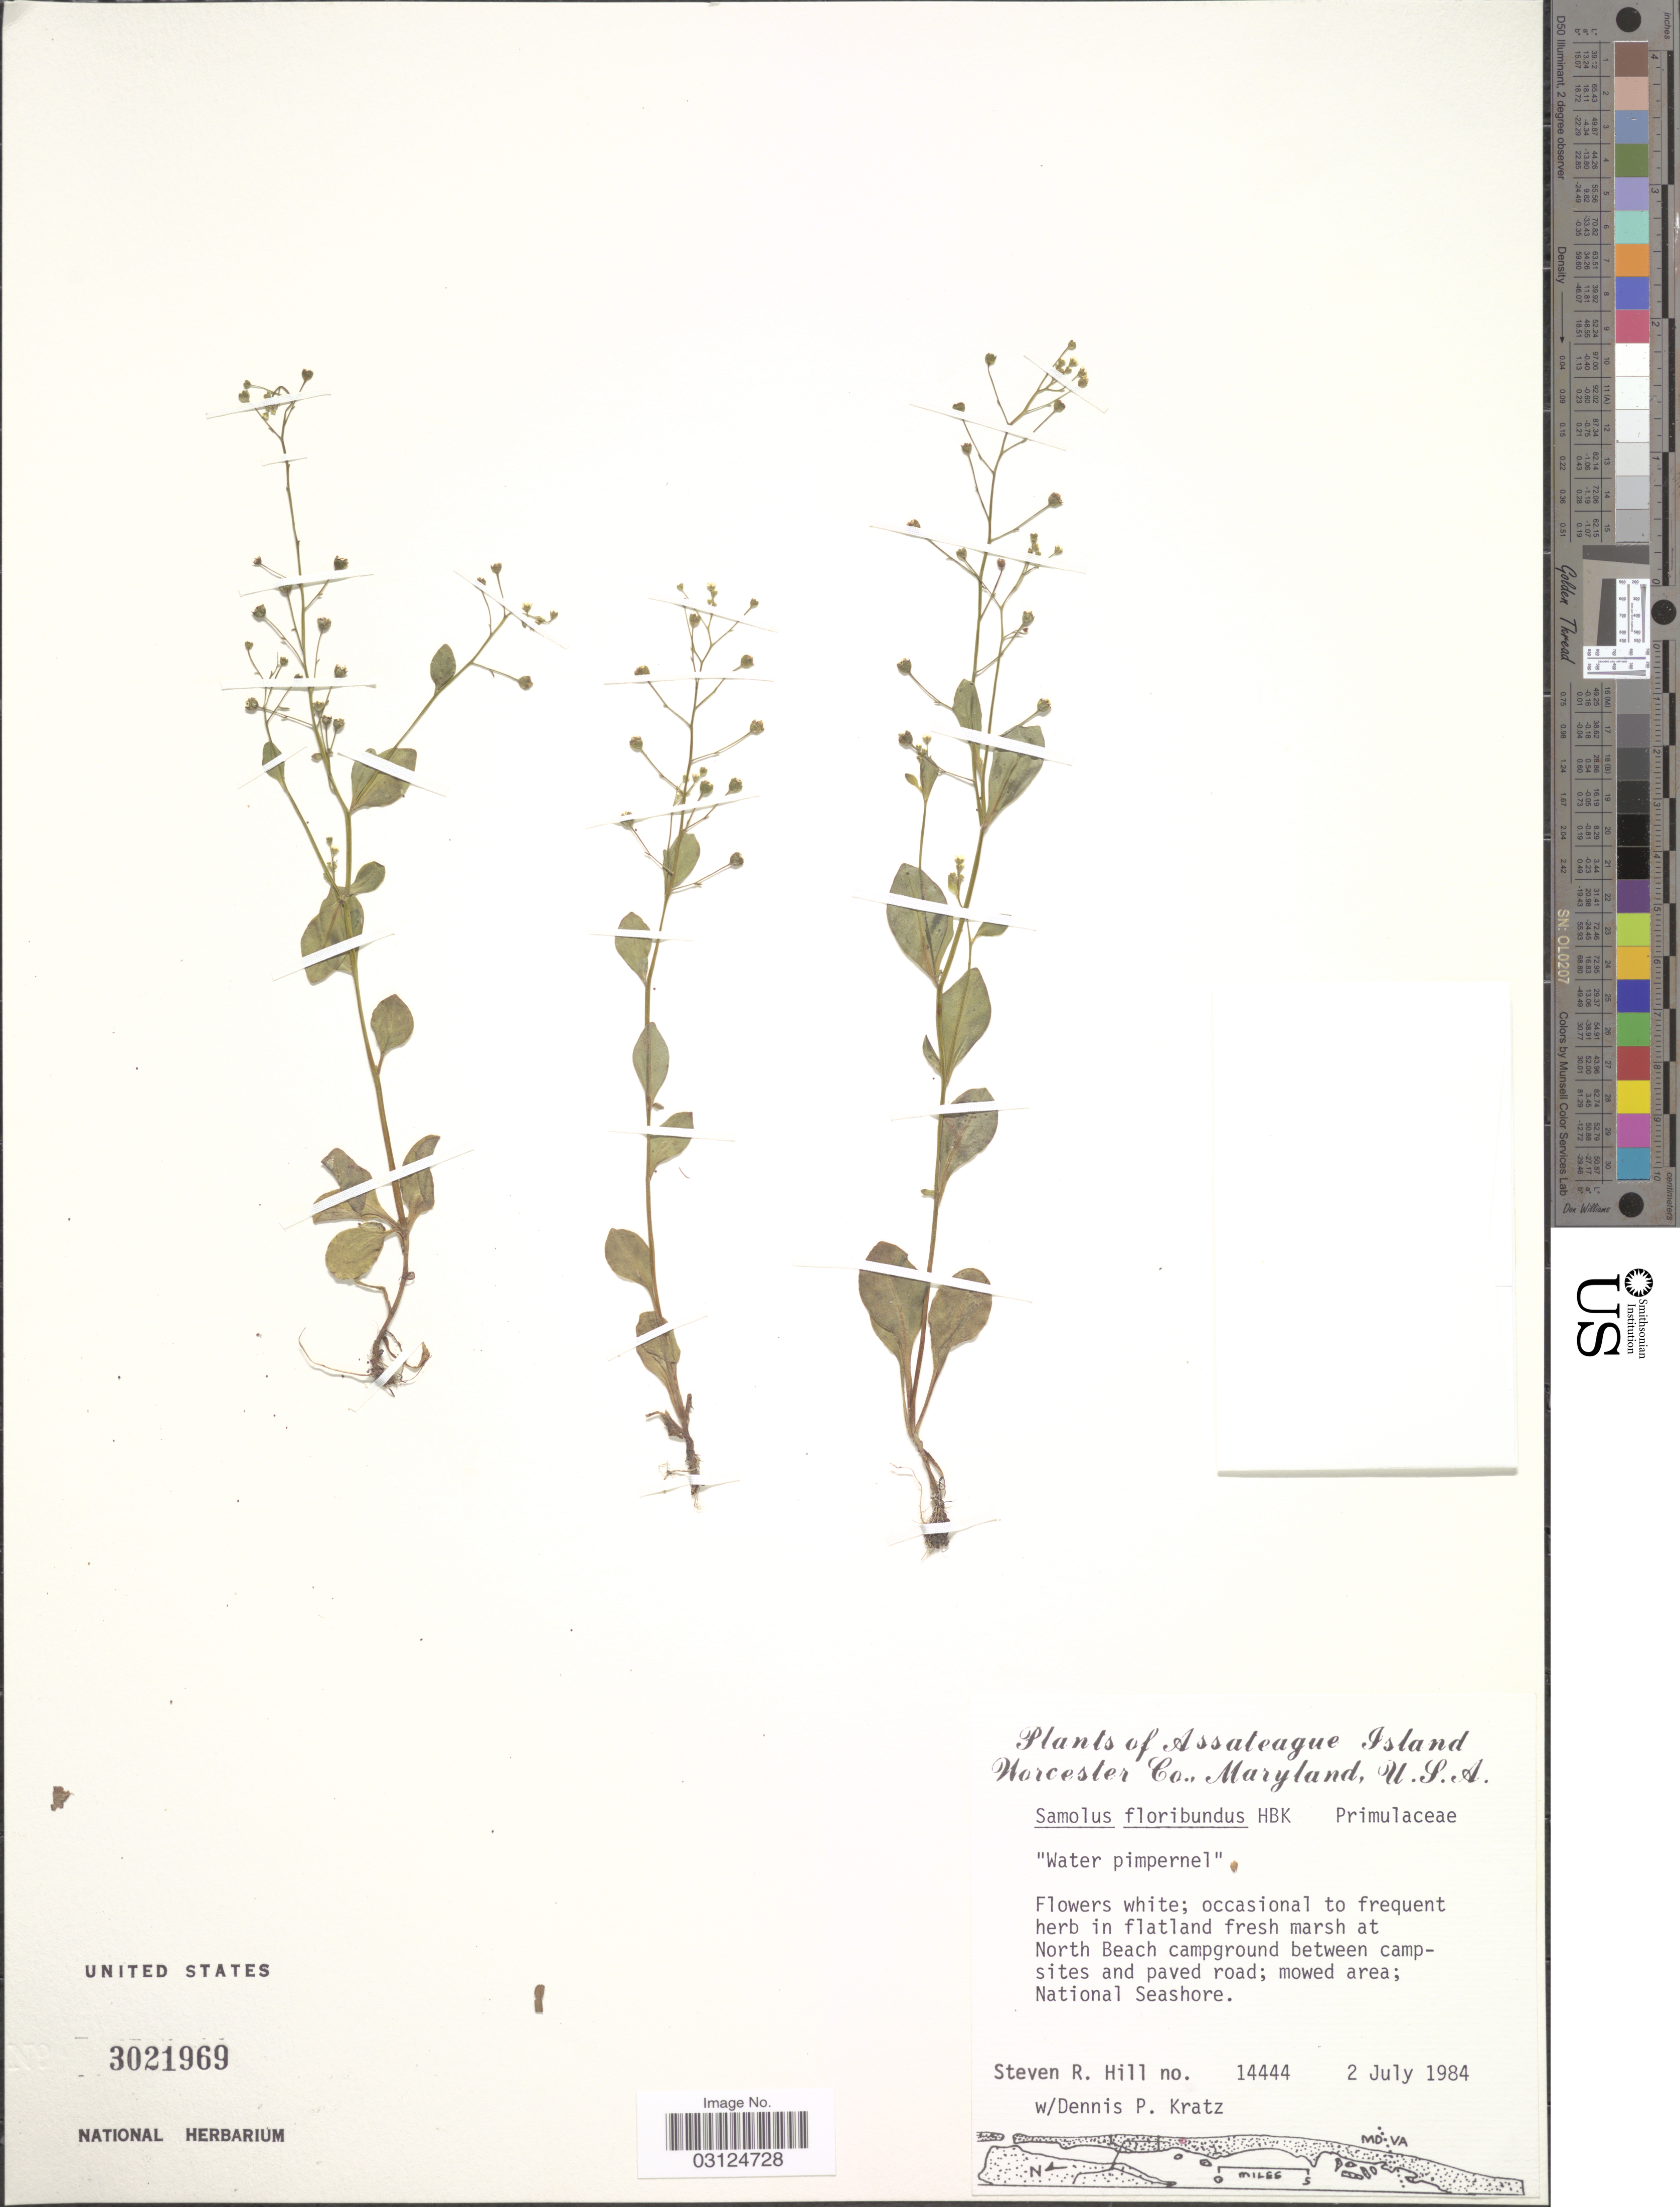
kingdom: Plantae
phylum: Tracheophyta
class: Magnoliopsida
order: Ericales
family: Primulaceae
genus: Samolus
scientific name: Samolus parviflorus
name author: Raf.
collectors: S. R. Hill & D. Kratz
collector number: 14444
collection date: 1984-07-02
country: United States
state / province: Maryland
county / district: Worcester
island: Assateague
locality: North Beach Campground between campsites and paved road; mowed area, Assateague Island National Seashore.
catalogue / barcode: US 3021969